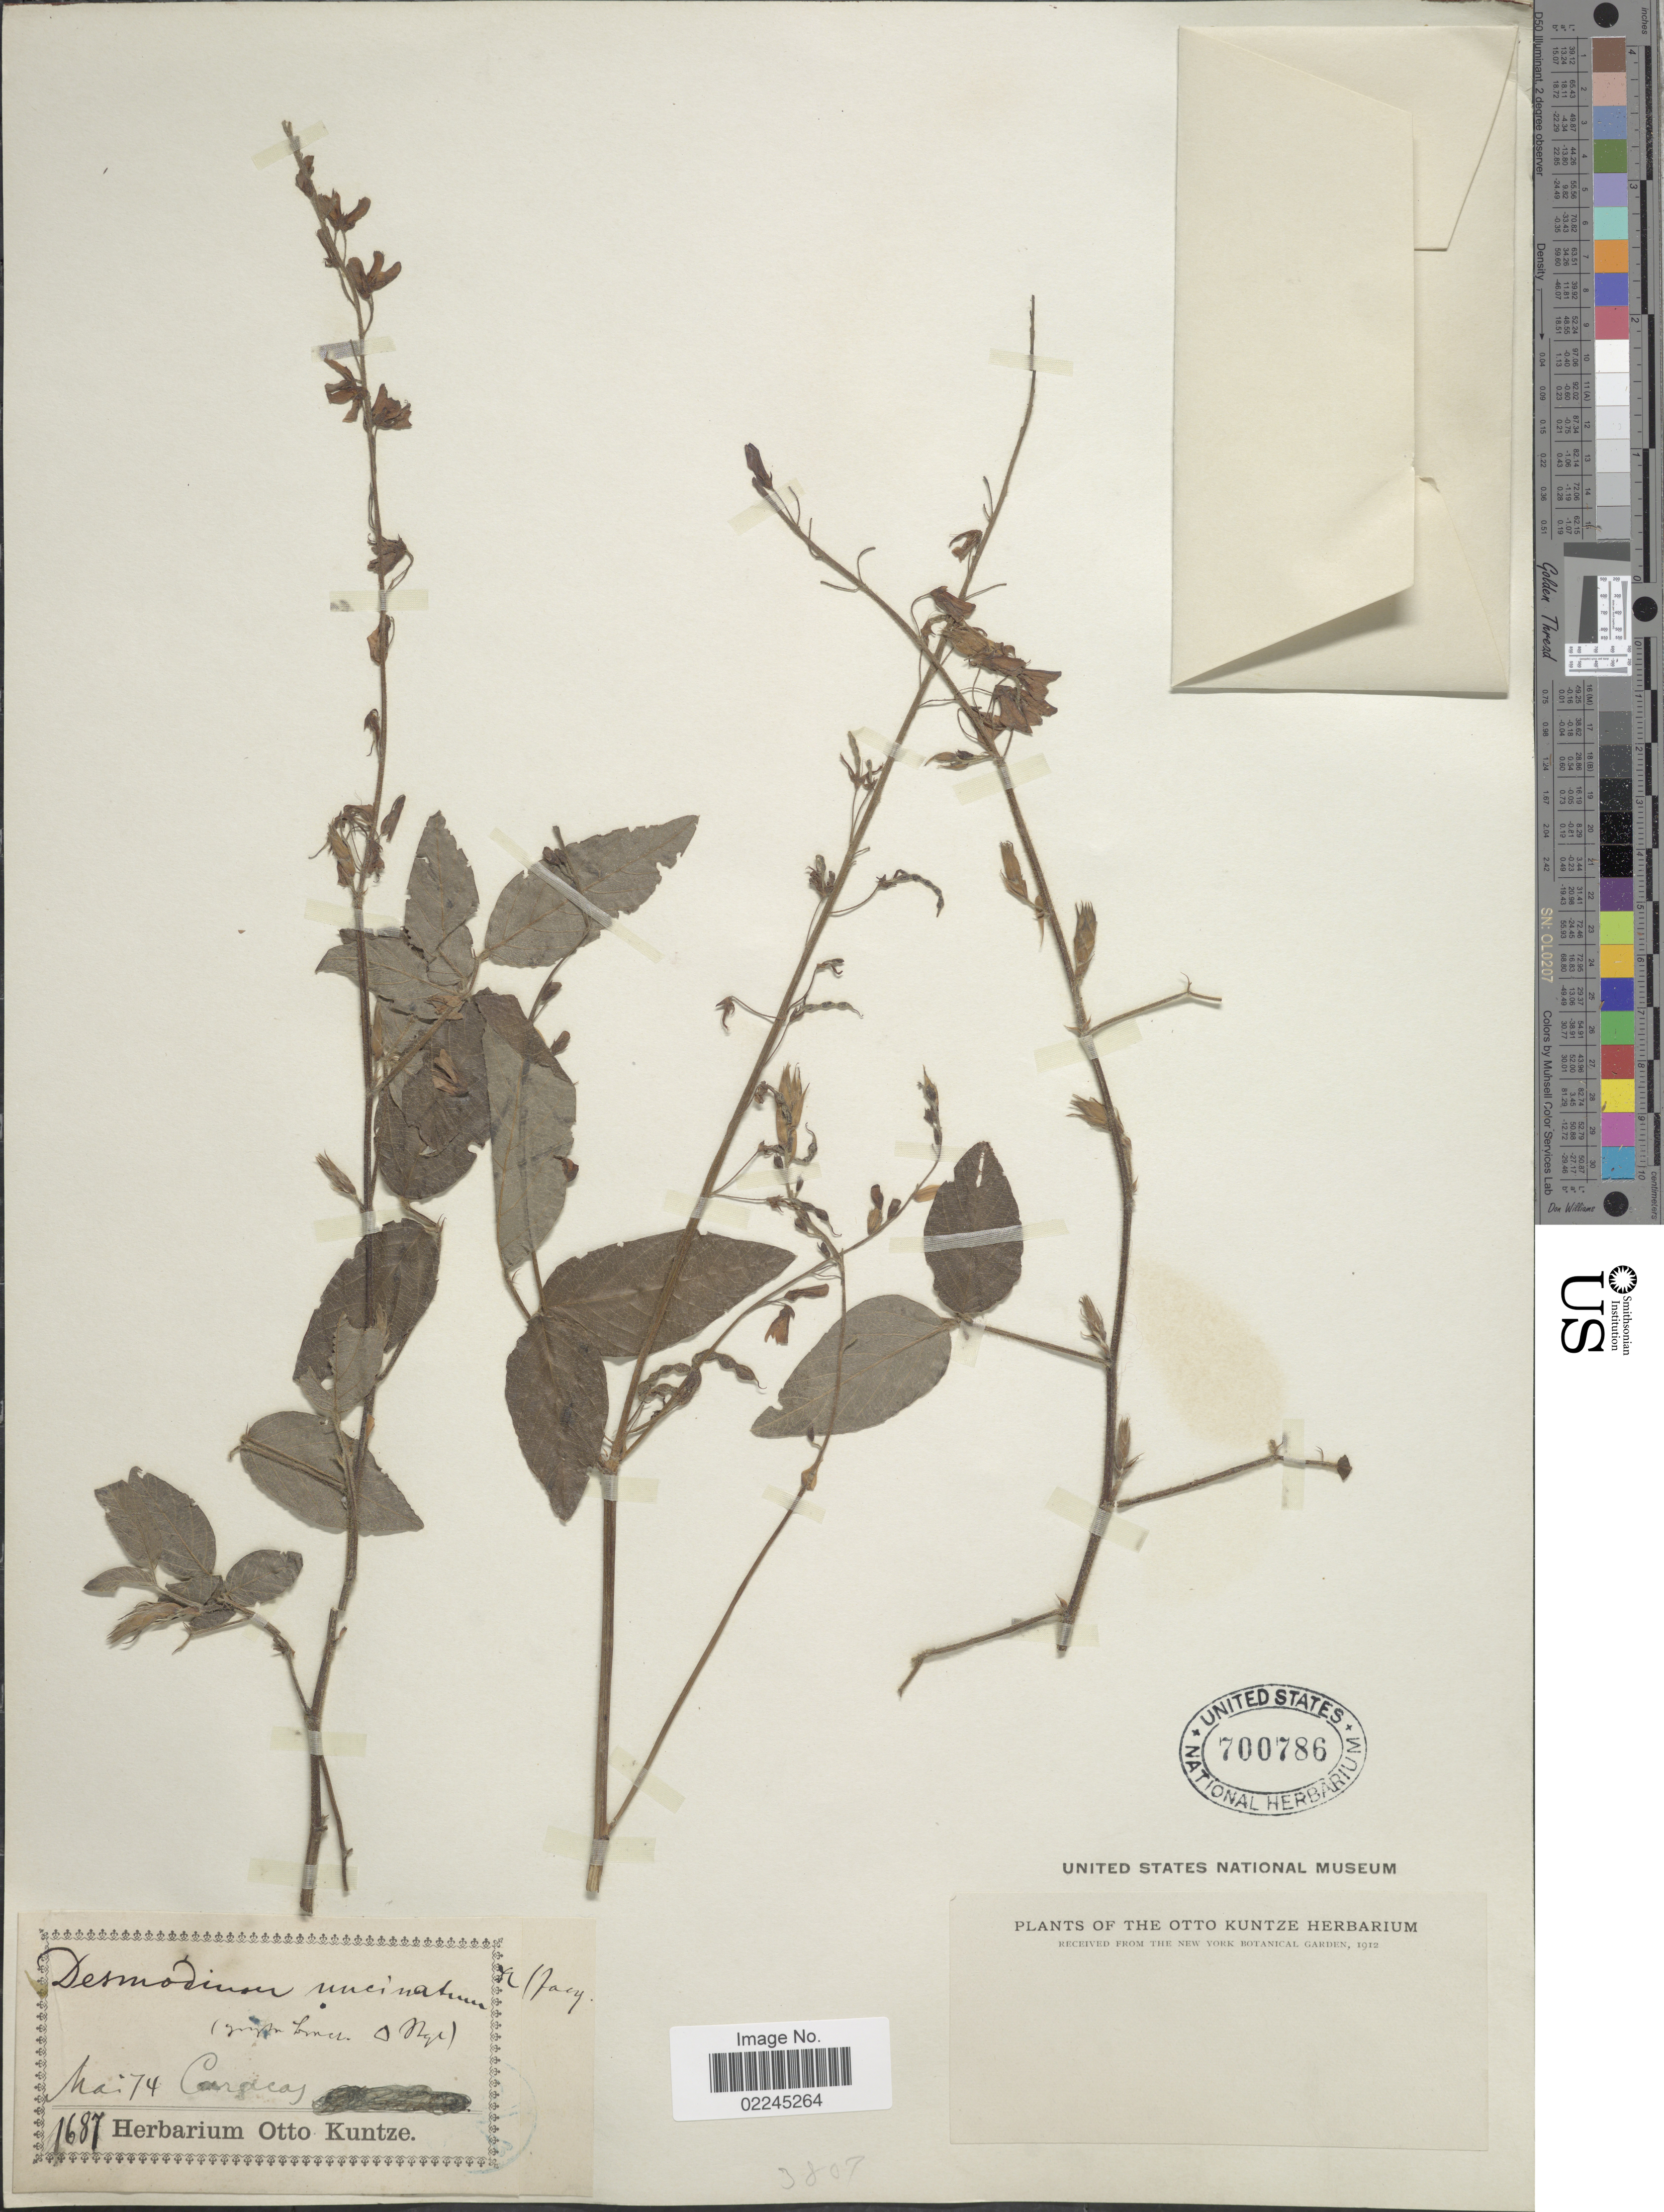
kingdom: Plantae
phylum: Tracheophyta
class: Magnoliopsida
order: Fabales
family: Fabaceae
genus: Desmodium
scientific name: Desmodium intortum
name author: (Mill.) Urb.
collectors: ex herb. Otto Kuntze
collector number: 1687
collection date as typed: Transcribed d/m/y: /5/74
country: Venezuela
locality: Caracas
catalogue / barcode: US 700786